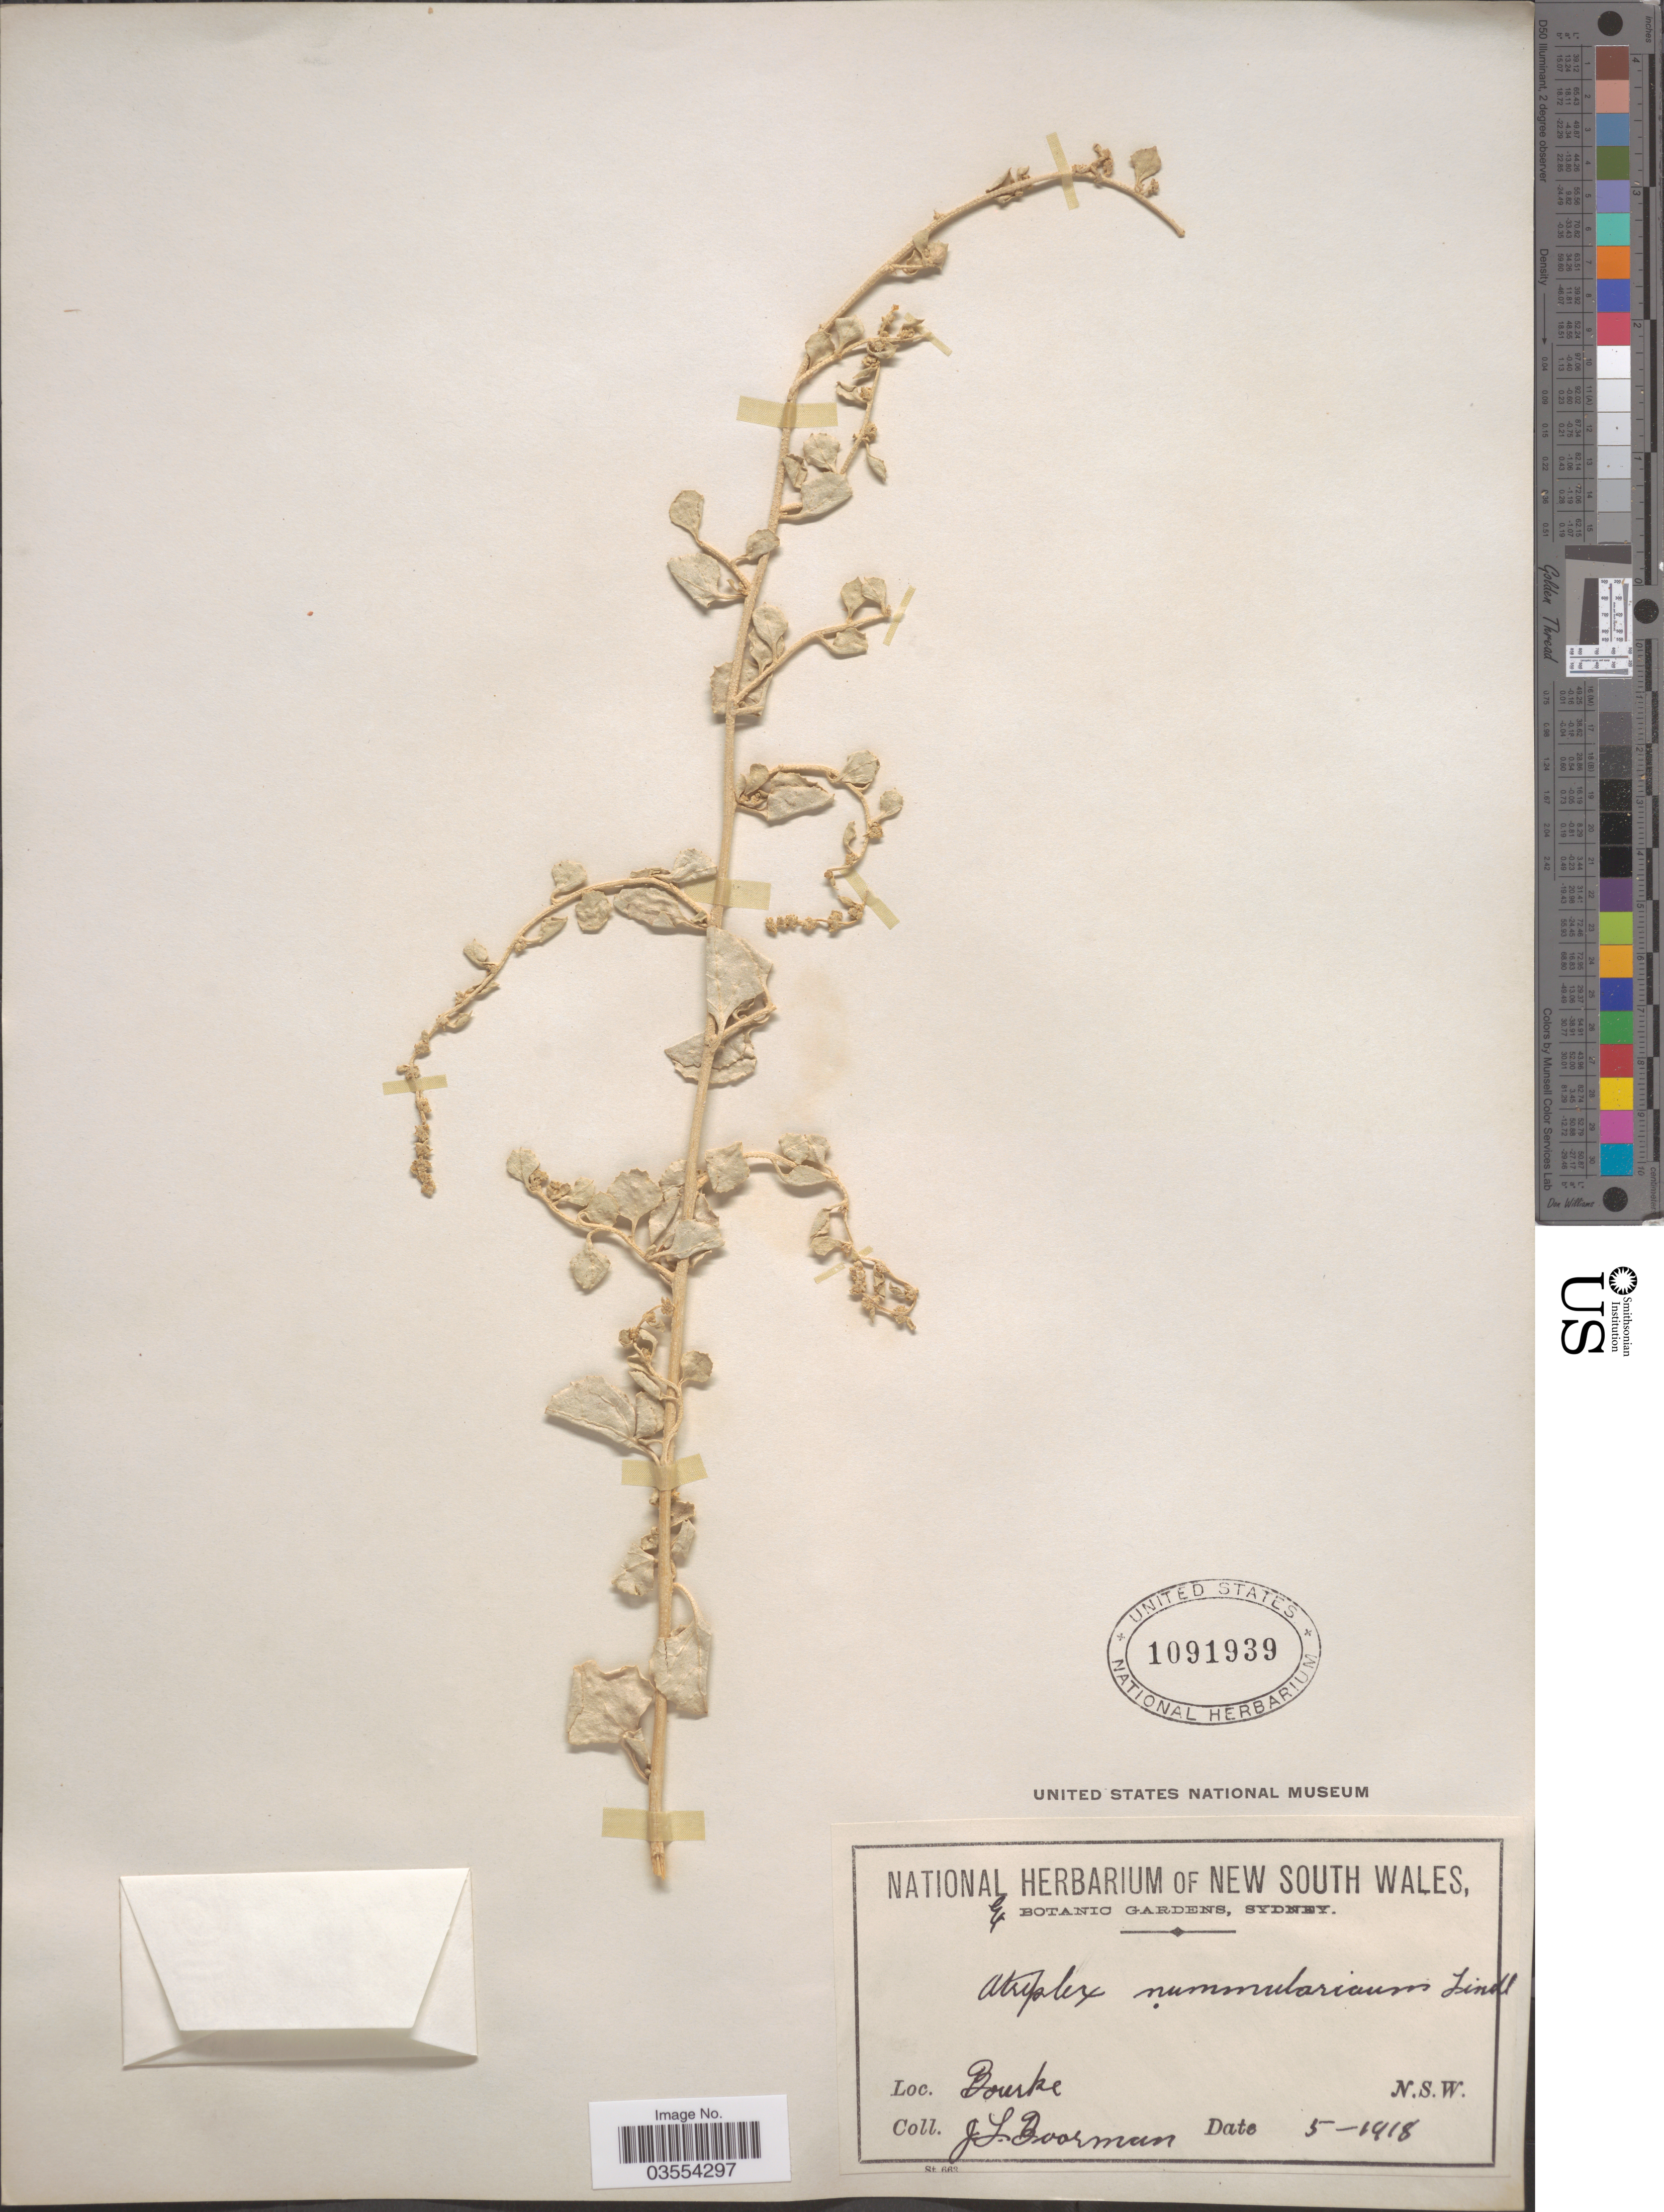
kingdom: Plantae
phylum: Tracheophyta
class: Magnoliopsida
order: Caryophyllales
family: Amaranthaceae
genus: Atriplex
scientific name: Atriplex nummularia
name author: Lindl.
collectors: J. Boorman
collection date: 1918-05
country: Australia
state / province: New South Wales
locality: Bourke.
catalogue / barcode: US 1091939